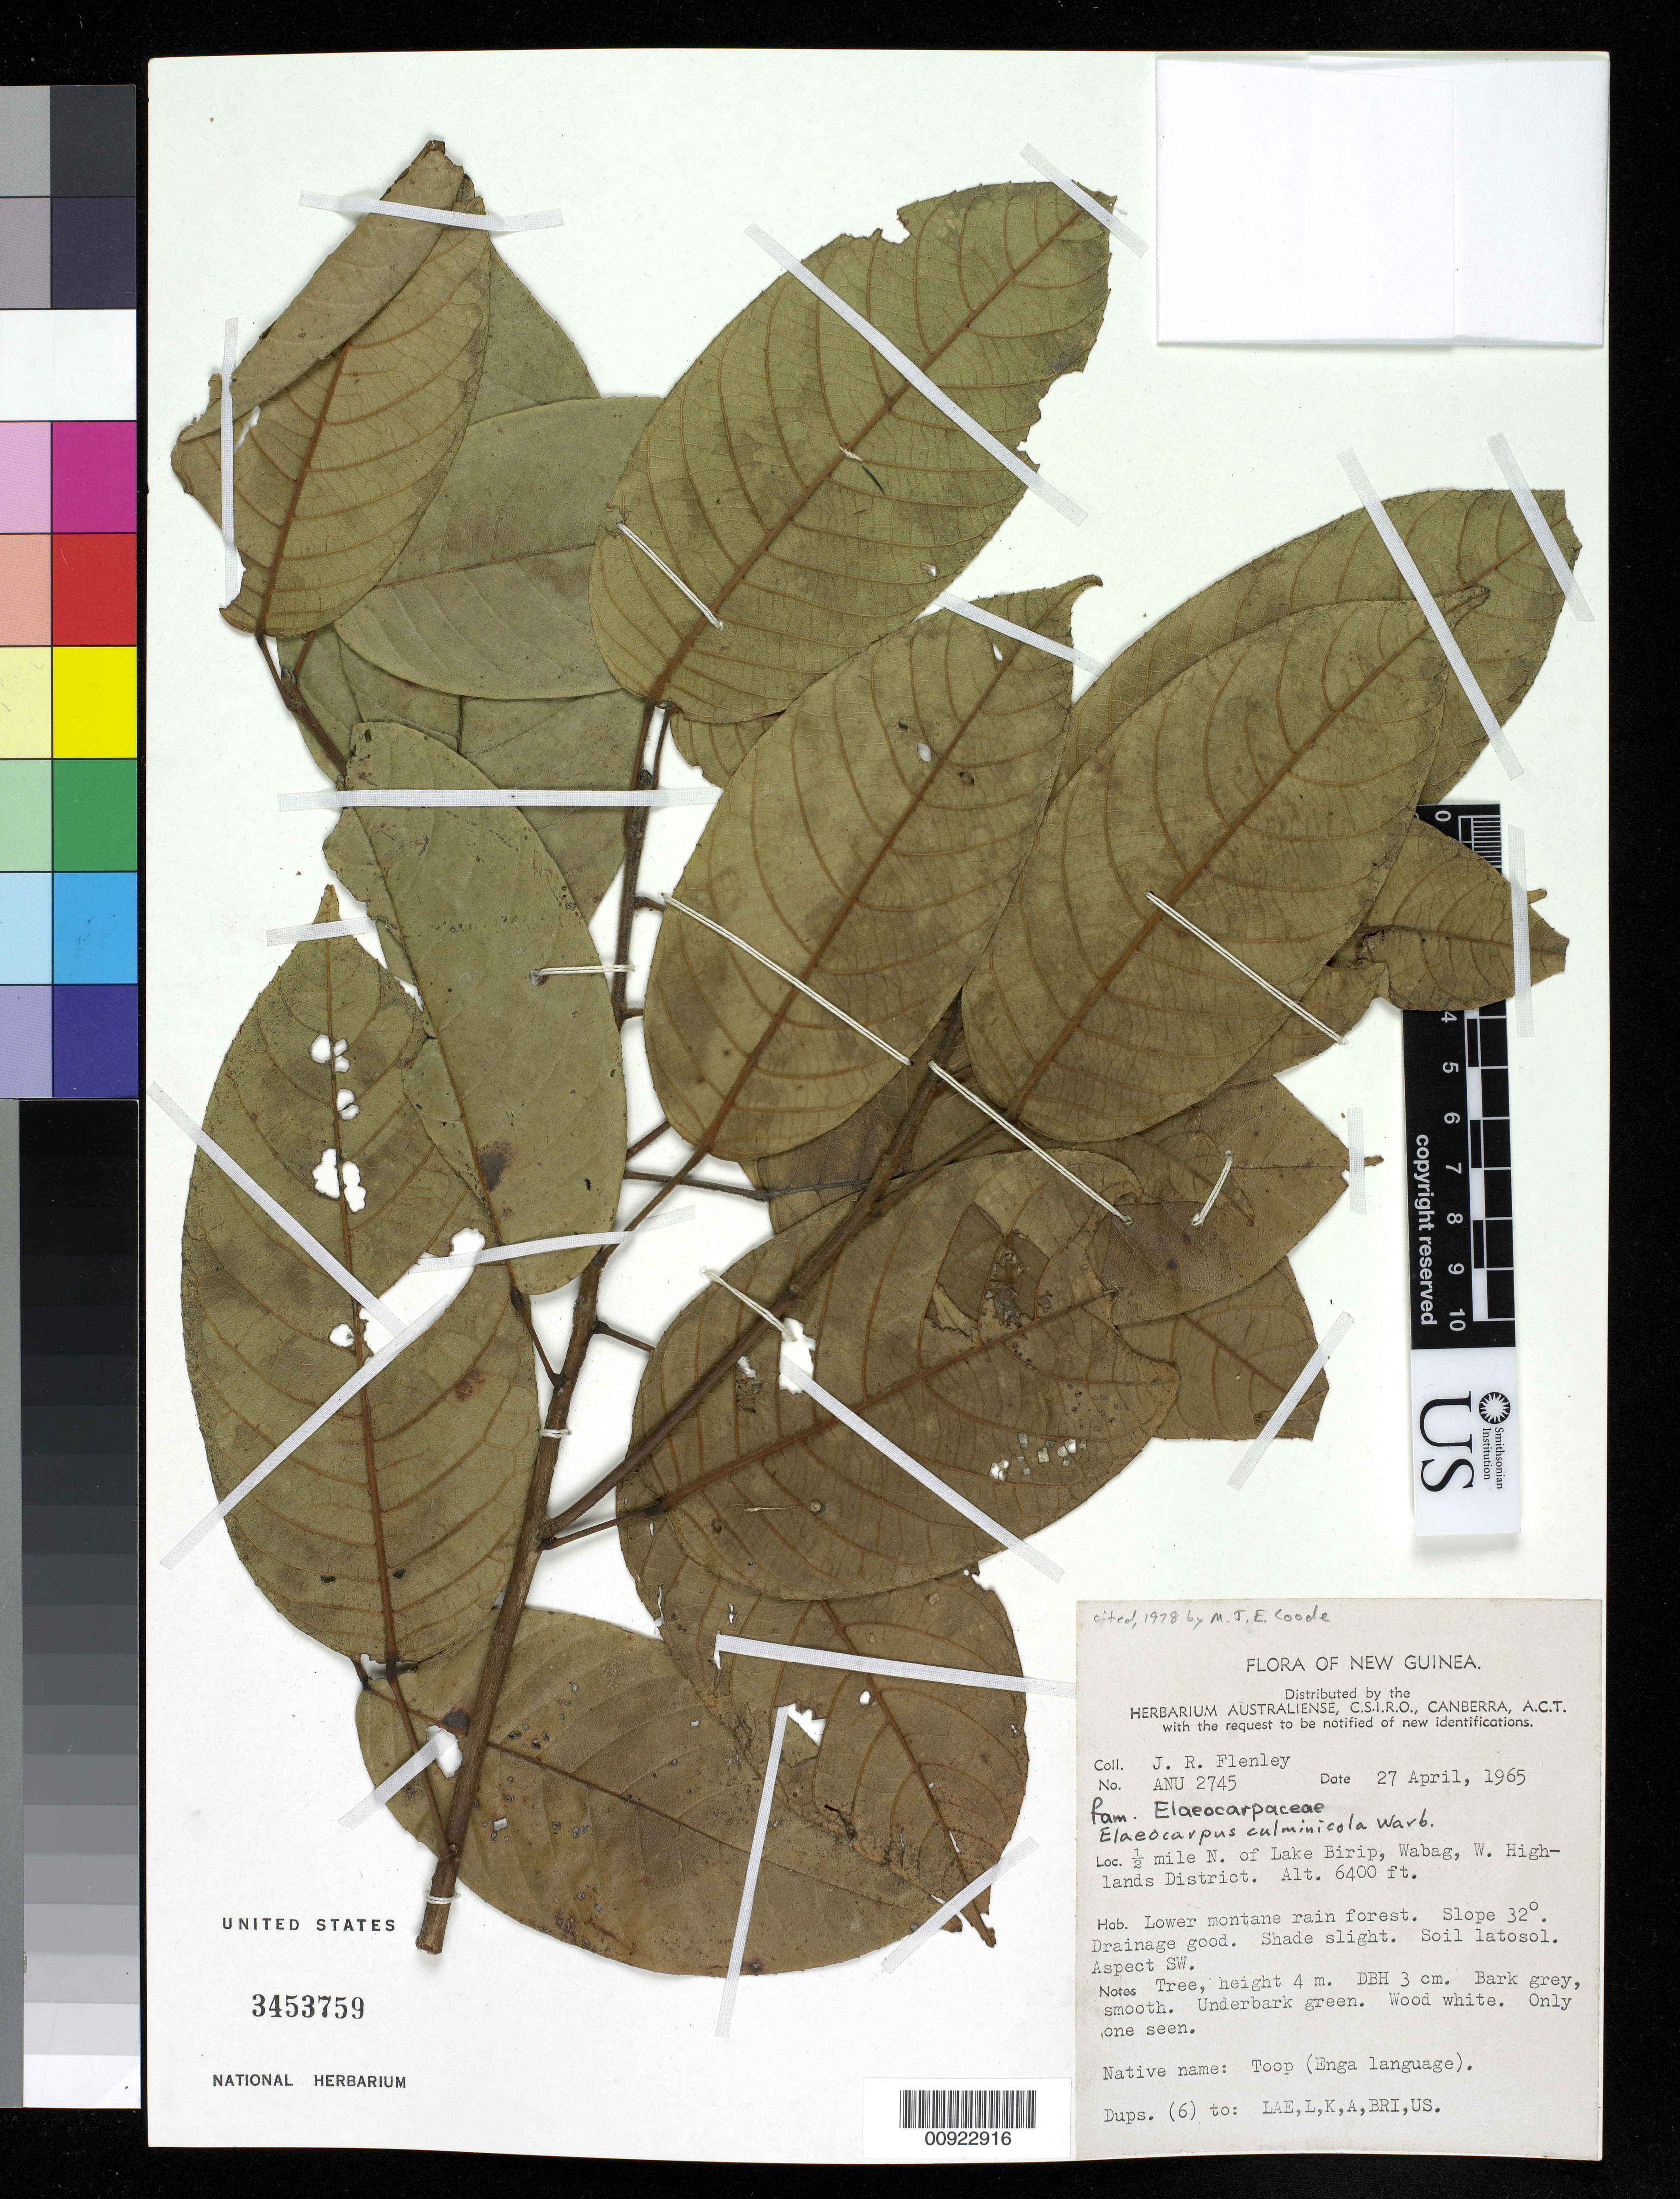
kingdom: Plantae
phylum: Tracheophyta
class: Magnoliopsida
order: Oxalidales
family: Elaeocarpaceae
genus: Elaeocarpus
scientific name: Elaeocarpus culminicola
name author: Warb.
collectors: J. Flenley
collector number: ANU 2745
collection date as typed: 27 Apr 1965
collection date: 1965-04-27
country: Papua New Guinea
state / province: Enga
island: New Guinea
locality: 0.5 mile N. of Lake Birip, Wabag.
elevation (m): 1951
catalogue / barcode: US 3453759